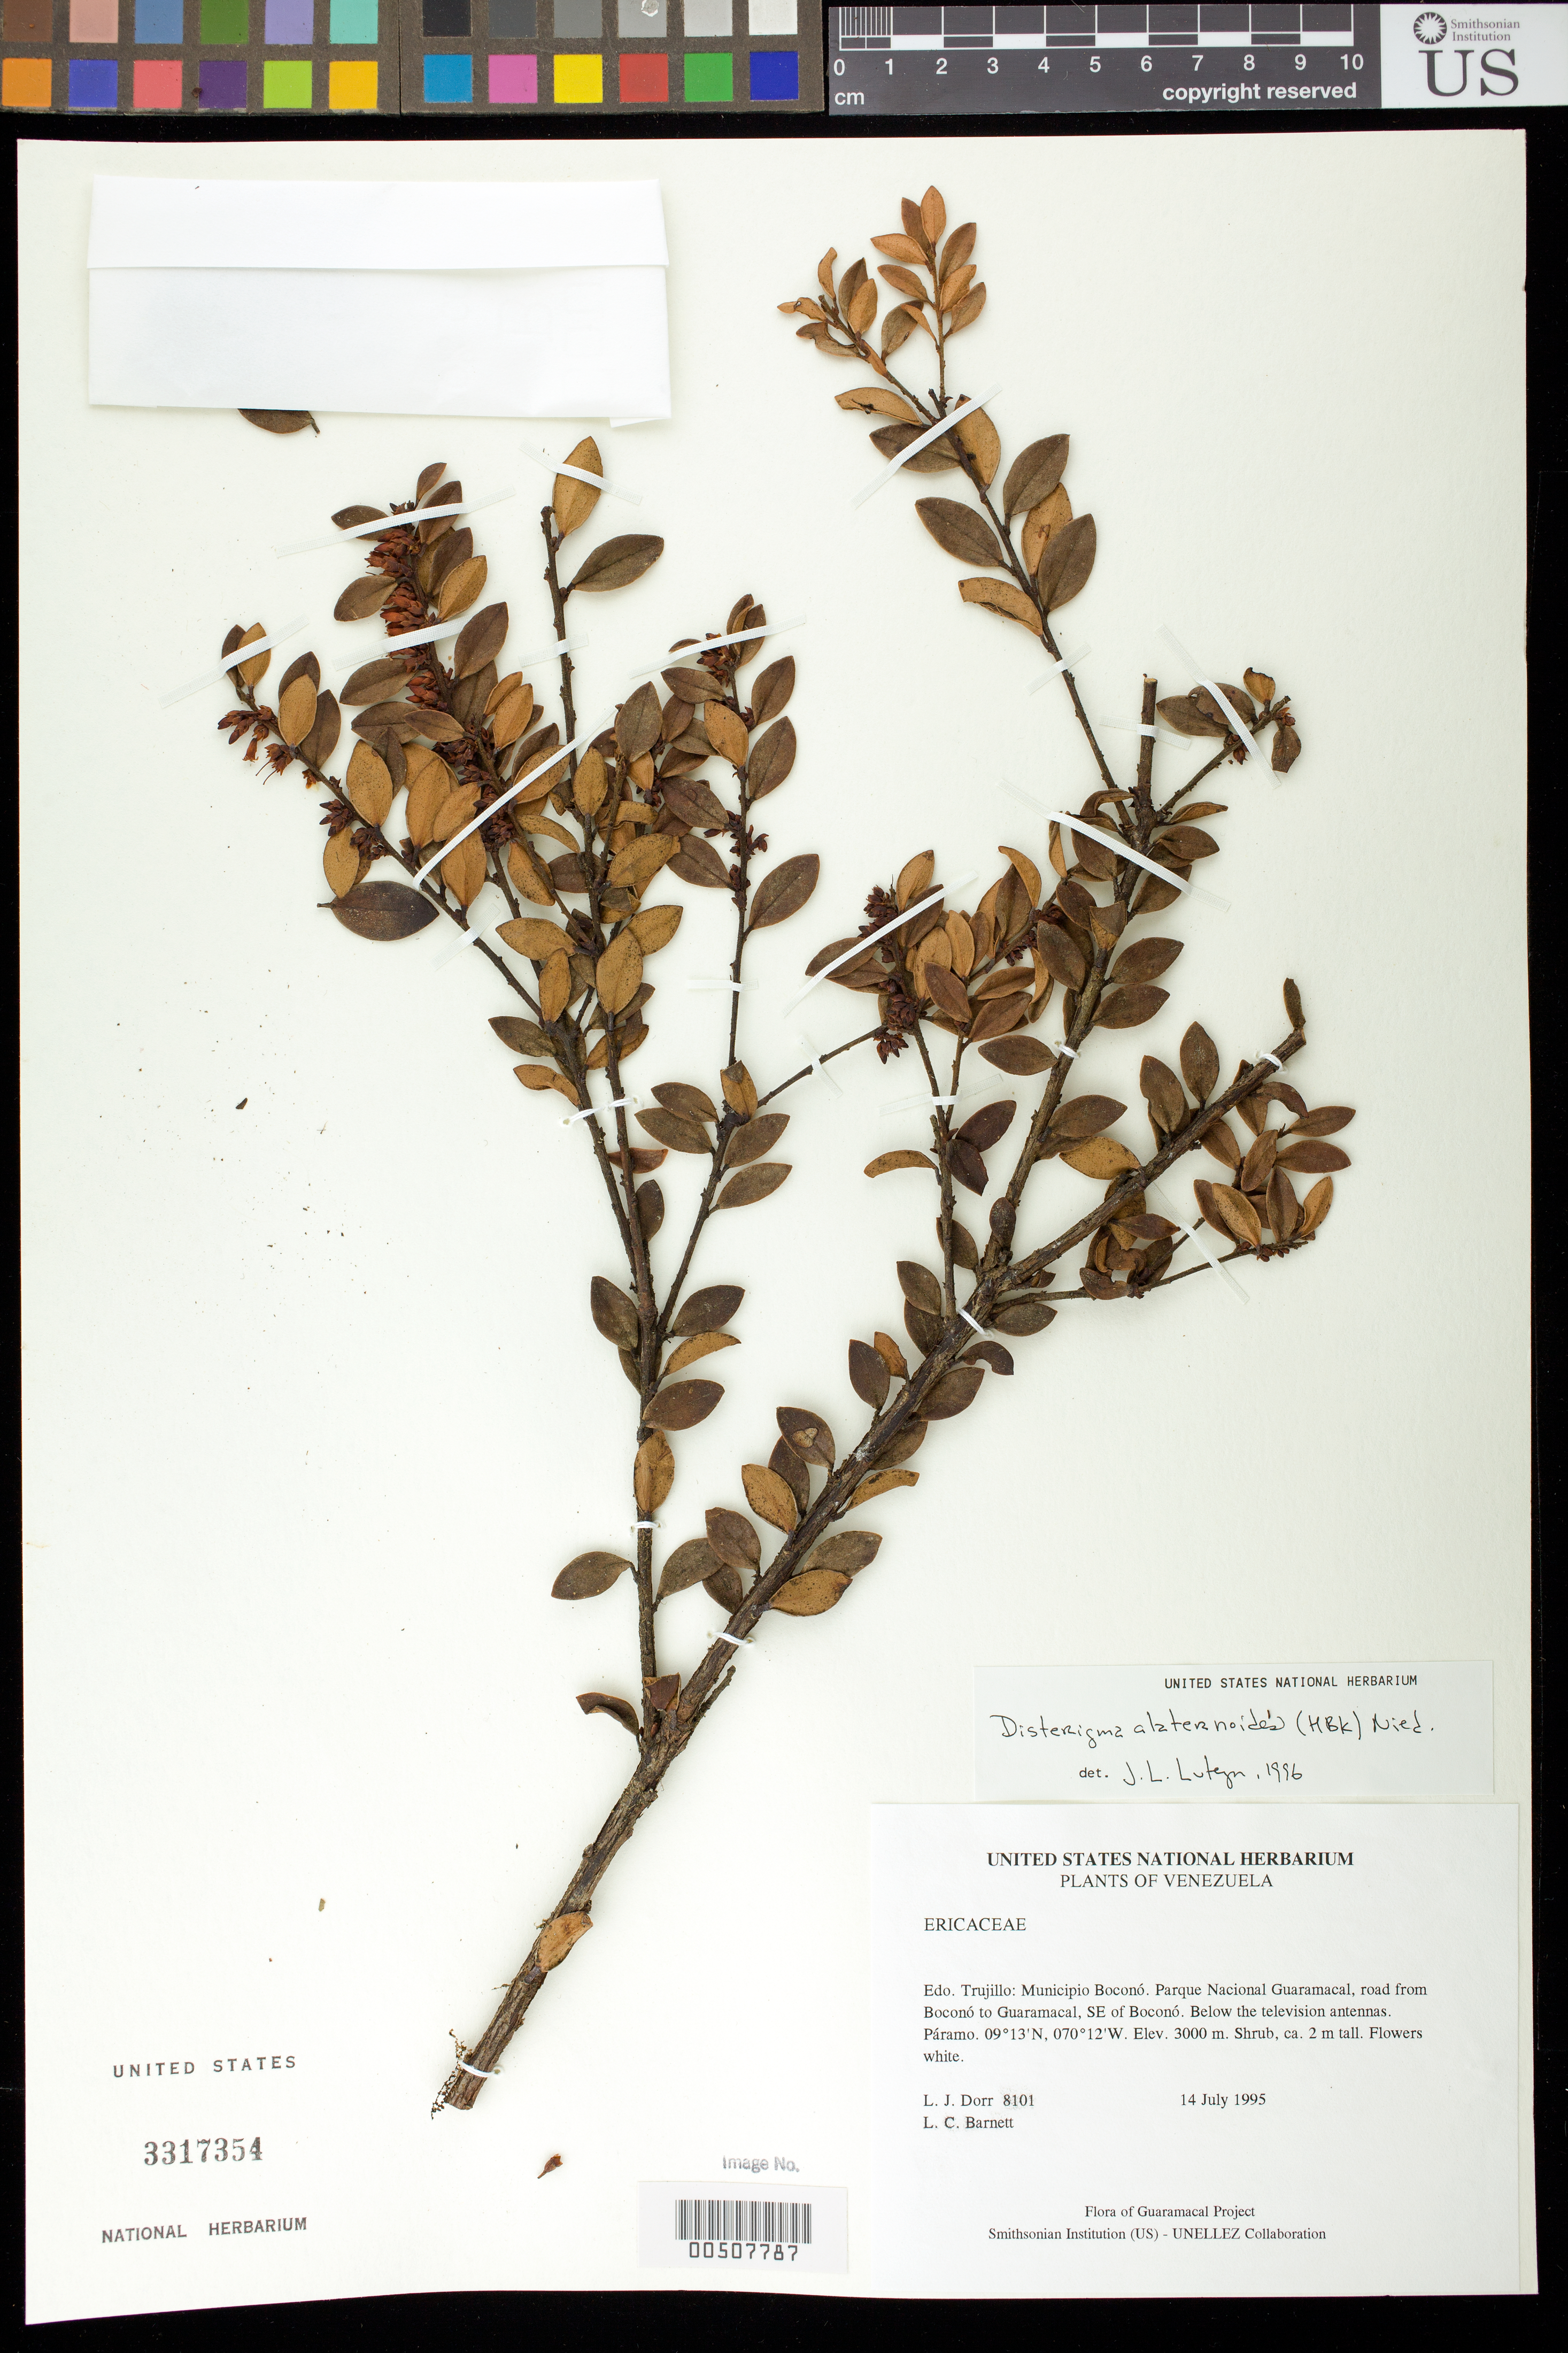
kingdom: Plantae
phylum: Tracheophyta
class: Magnoliopsida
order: Ericales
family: Ericaceae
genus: Disterigma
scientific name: Disterigma alaternoides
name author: (Kunth) Nied.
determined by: Luteyn, J. L.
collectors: L. J. Dorr & L. C. Barnett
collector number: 8101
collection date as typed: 14 Jul 1995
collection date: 1995-07-14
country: Venezuela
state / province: Trujillo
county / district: Boconó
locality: Parque Nacional Guaramacal, road from Boconó to Guaramacal, SE of Boconó. Below the television antennas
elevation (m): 3000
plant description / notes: AAU, NY, PORT, US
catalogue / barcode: US 3317354